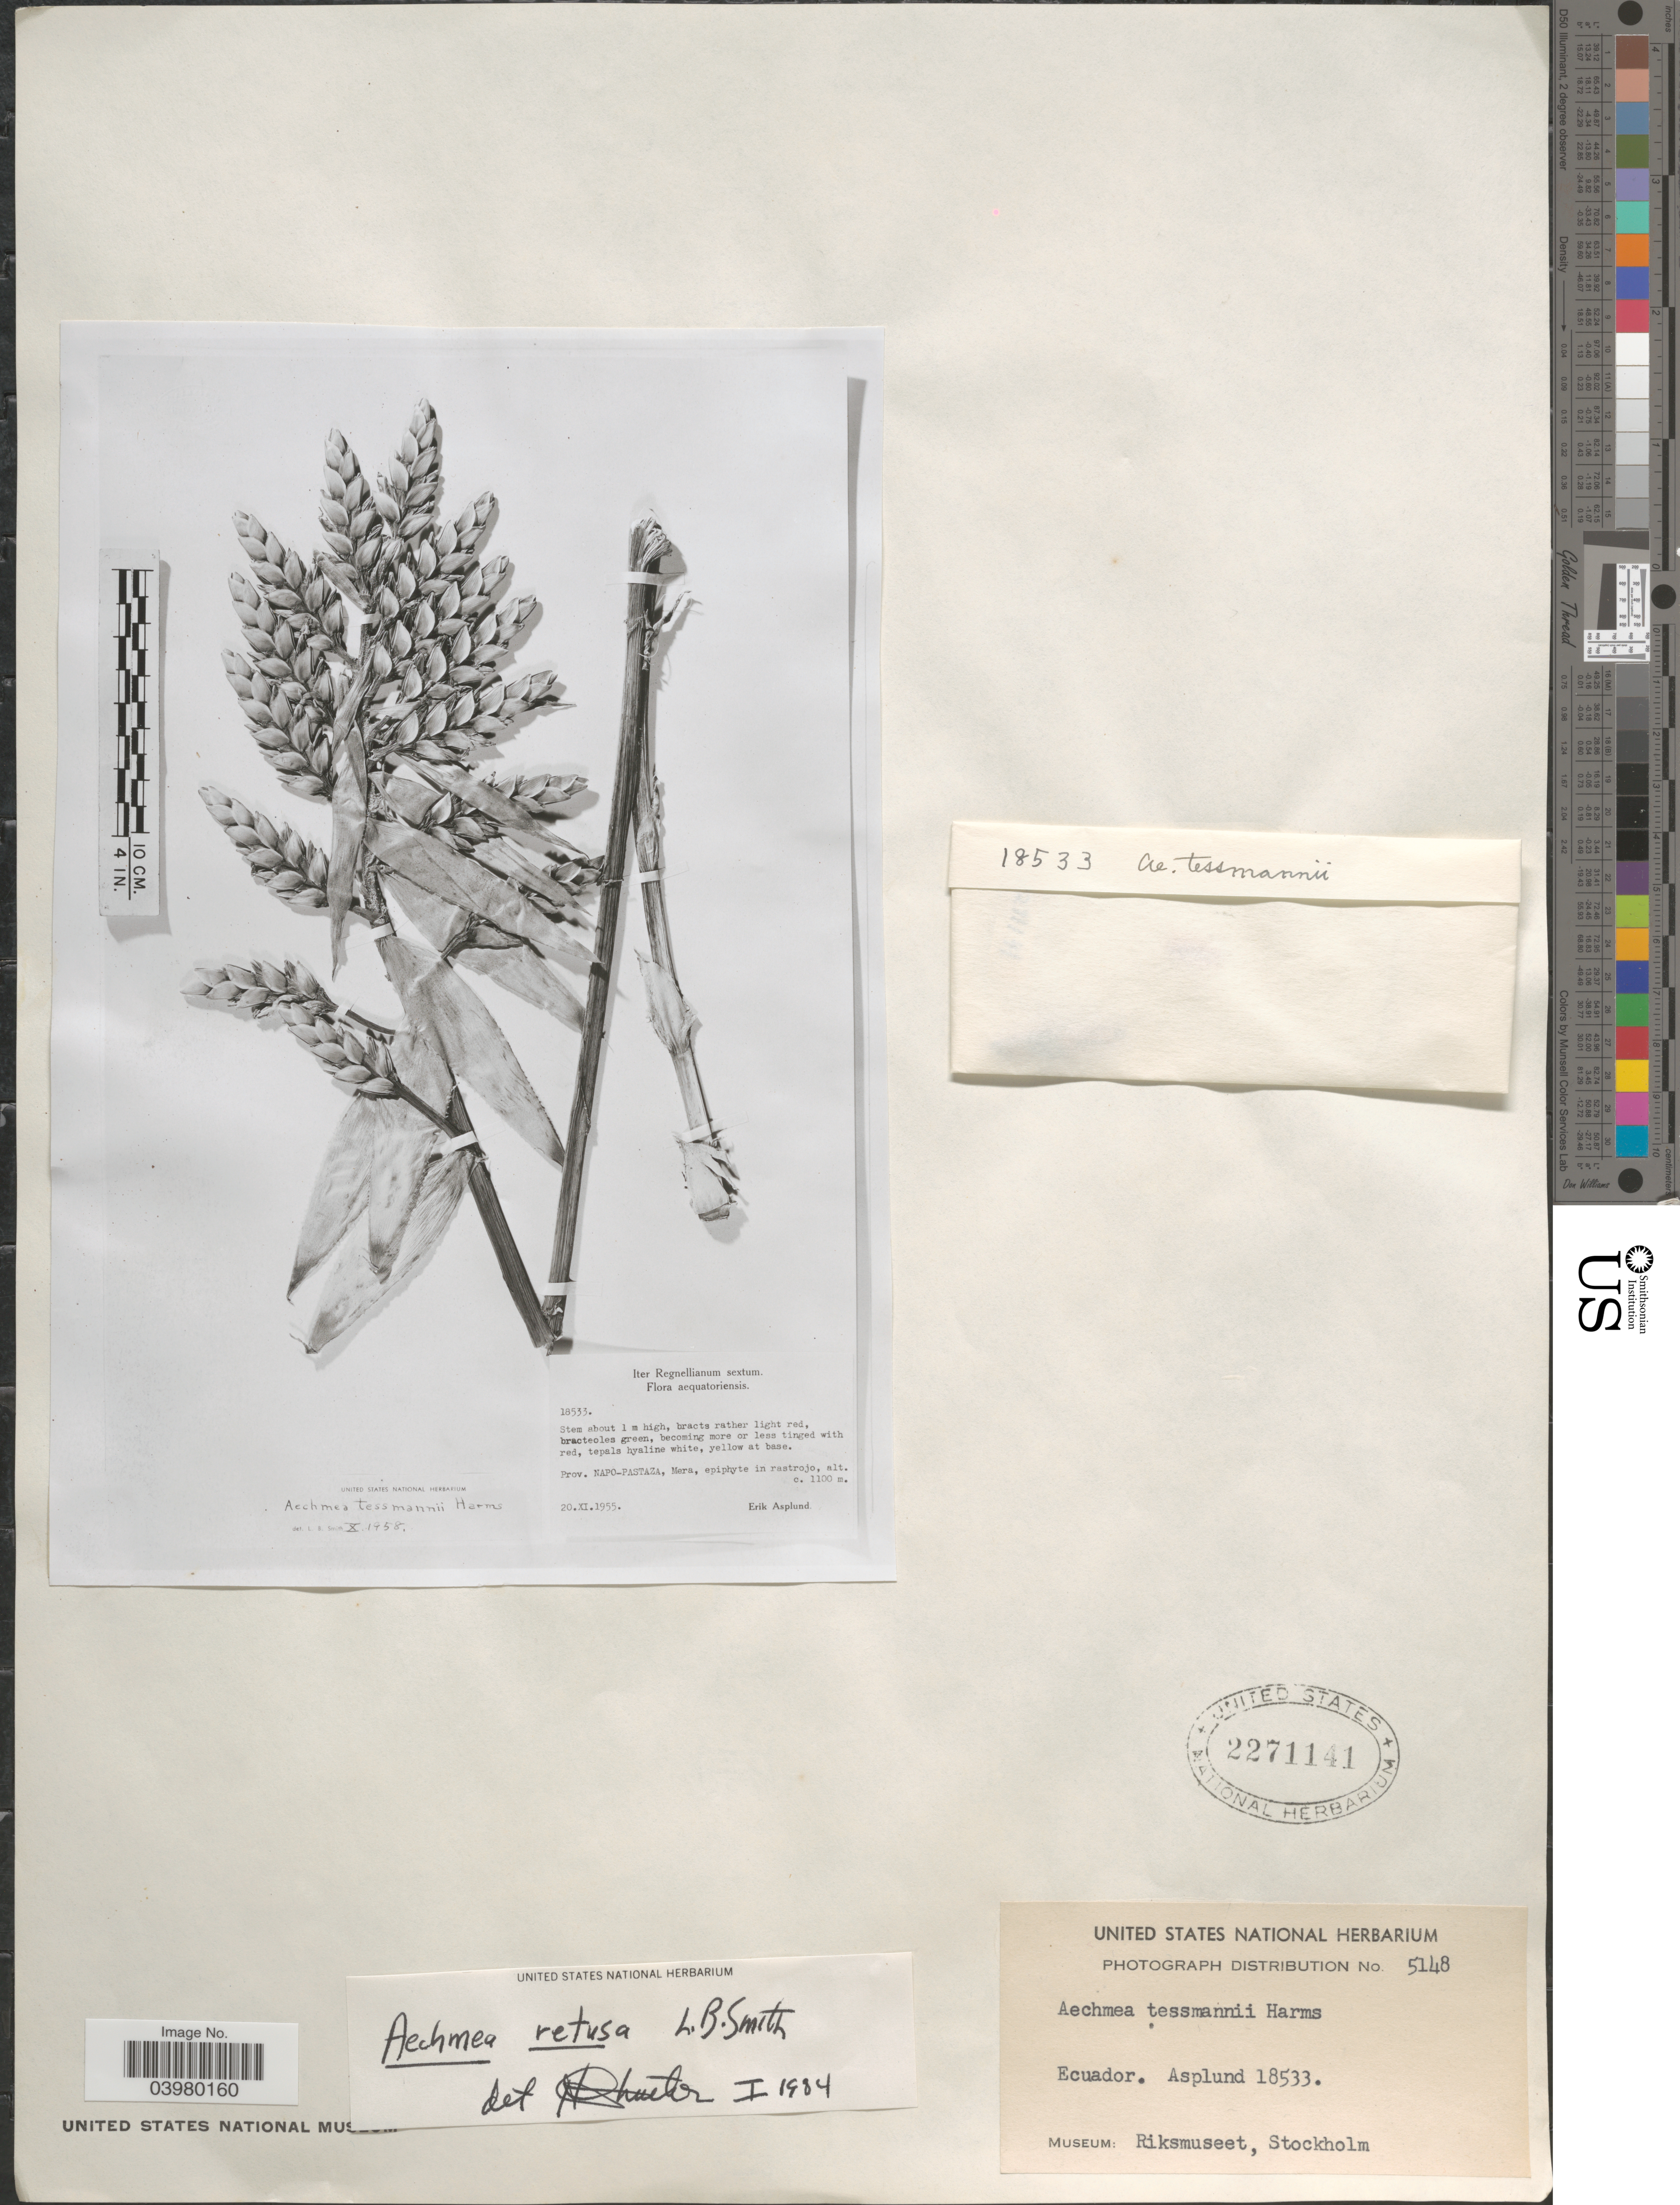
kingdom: Plantae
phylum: Tracheophyta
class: Liliopsida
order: Poales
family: Bromeliaceae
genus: Aechmea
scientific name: Aechmea retusa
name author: L.B. Sm.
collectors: E. Asplund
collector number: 18533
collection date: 1955-11-20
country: Ecuador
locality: Prov. Napo-Pastaza, Mera.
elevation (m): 1100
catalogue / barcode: US 2271141